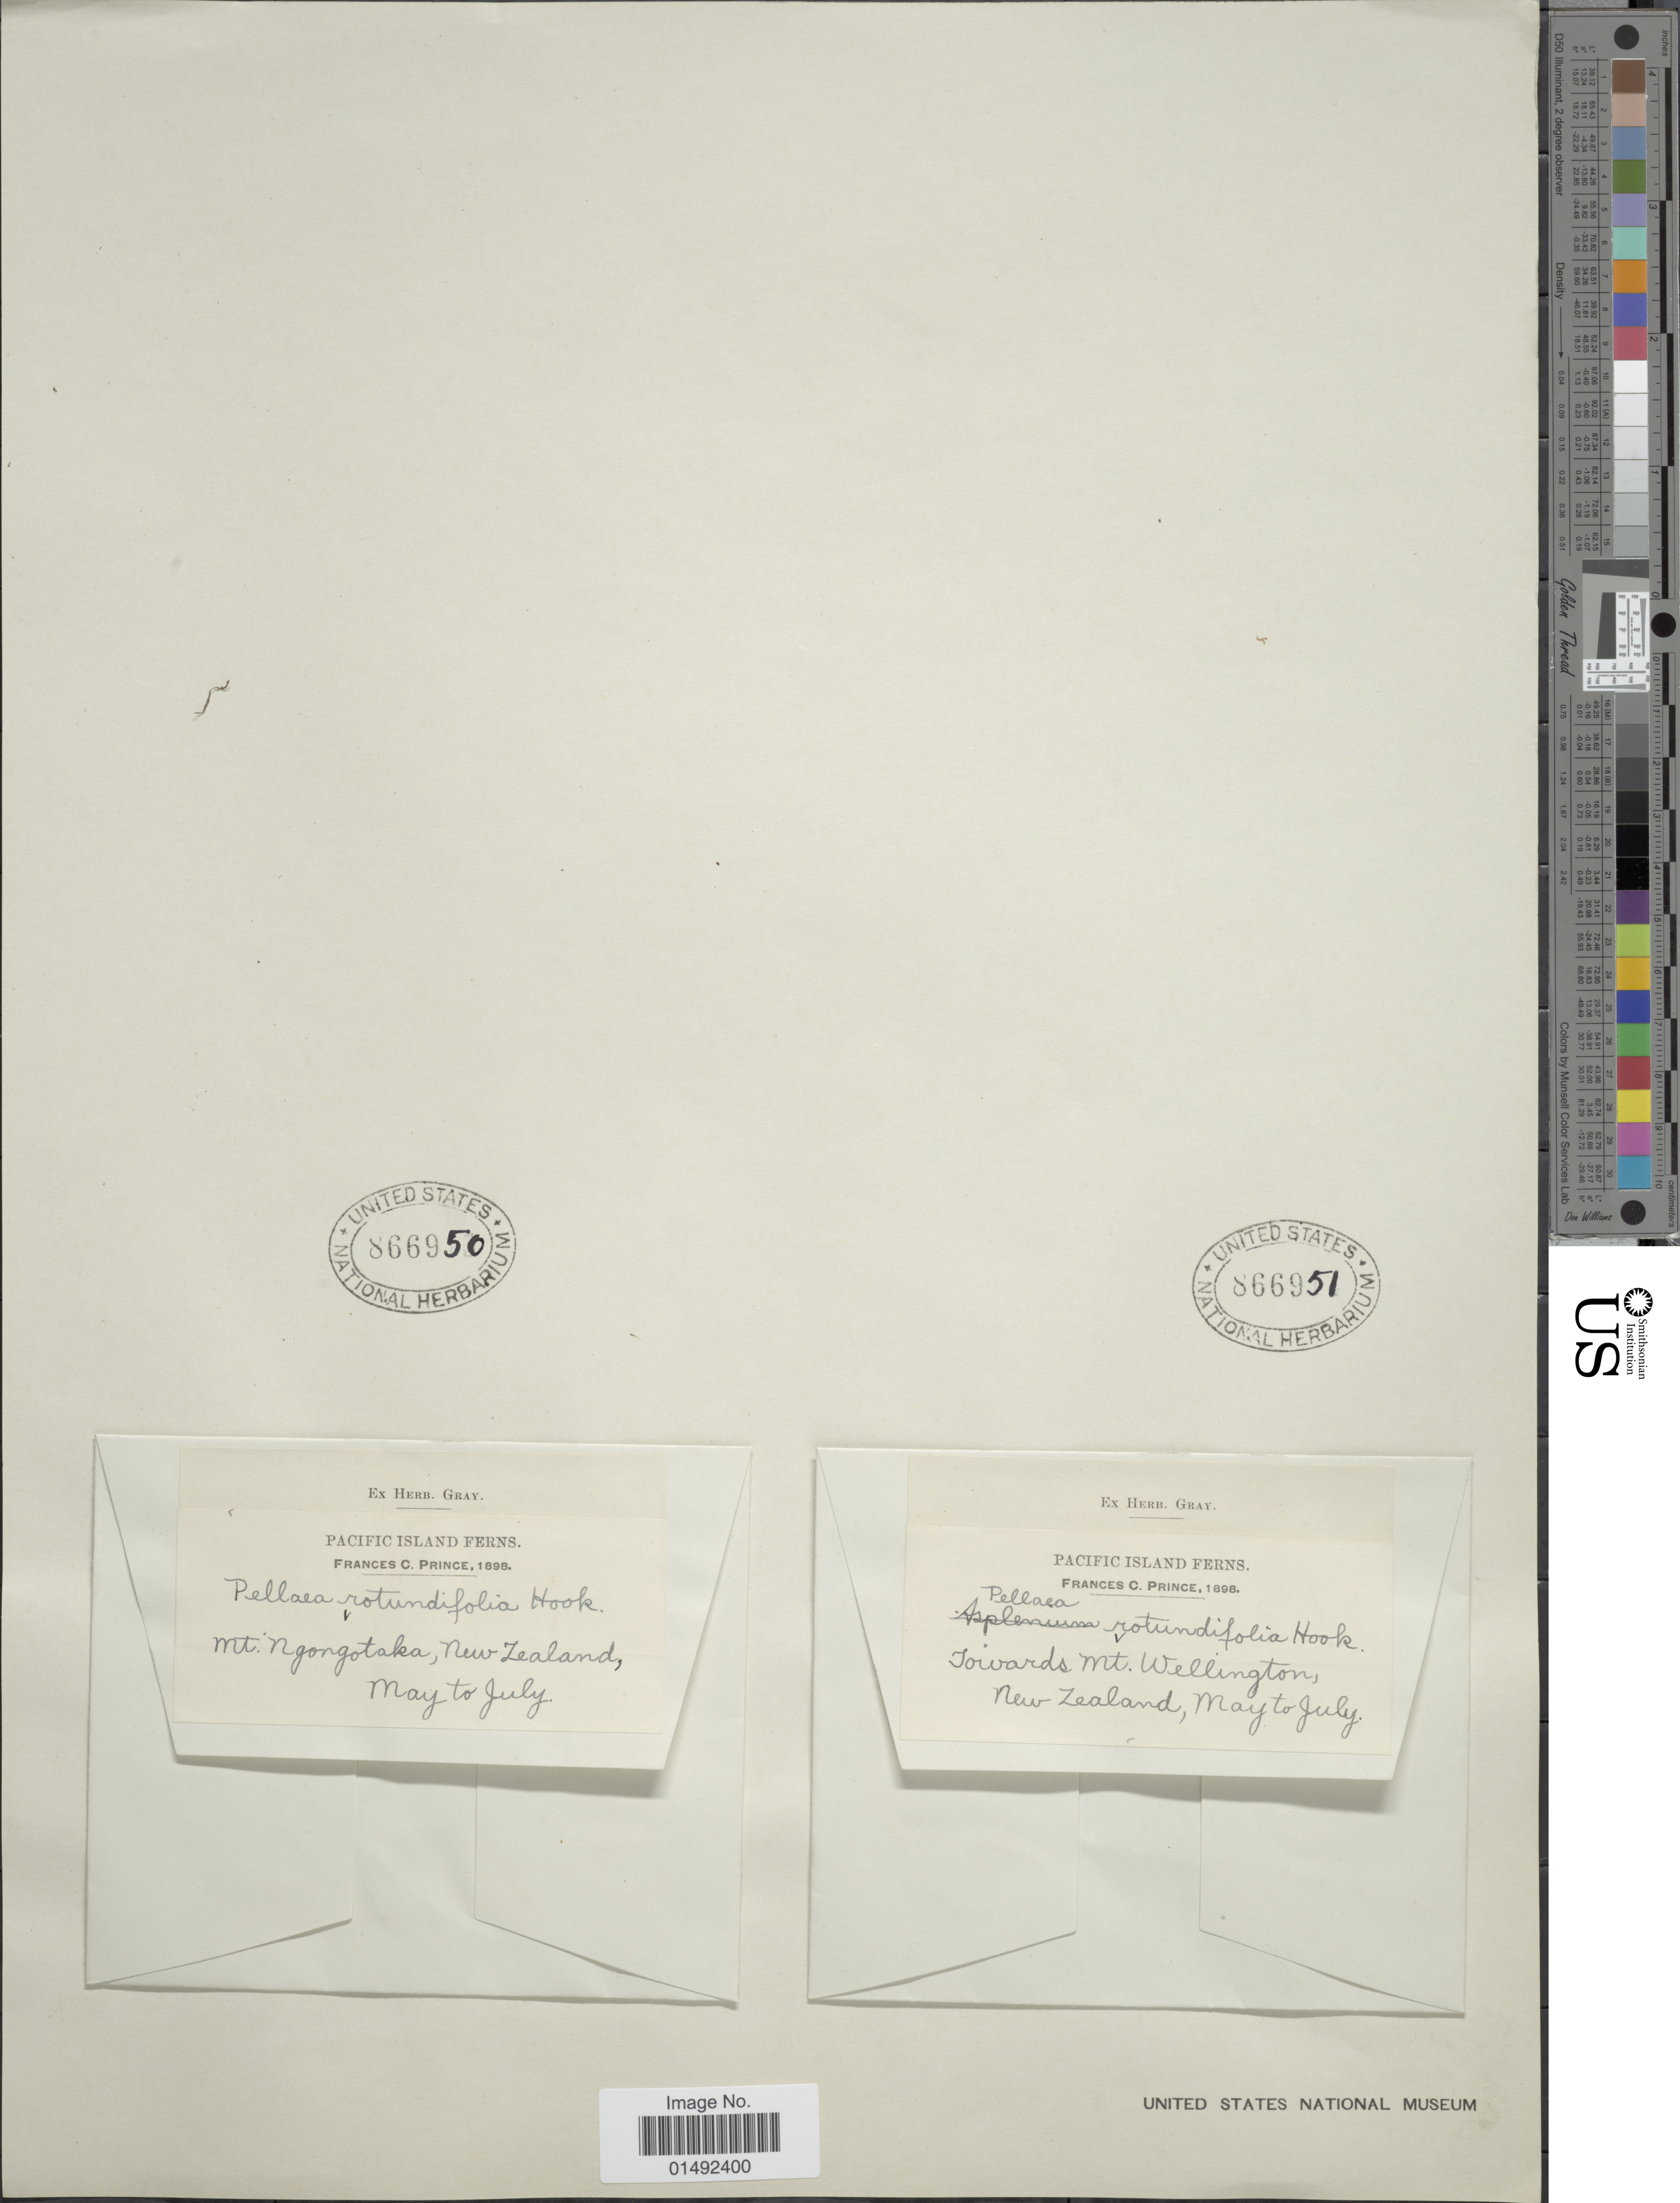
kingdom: Plantae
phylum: Tracheophyta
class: Polypodiopsida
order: Polypodiales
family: Pteridaceae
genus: Pellaea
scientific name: Pellaea rotundifolia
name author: Hook.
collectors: F. Prince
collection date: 1898-05/1898-07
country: New Zealand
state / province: Wellington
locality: Towards Mt Wellington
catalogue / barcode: US 866951